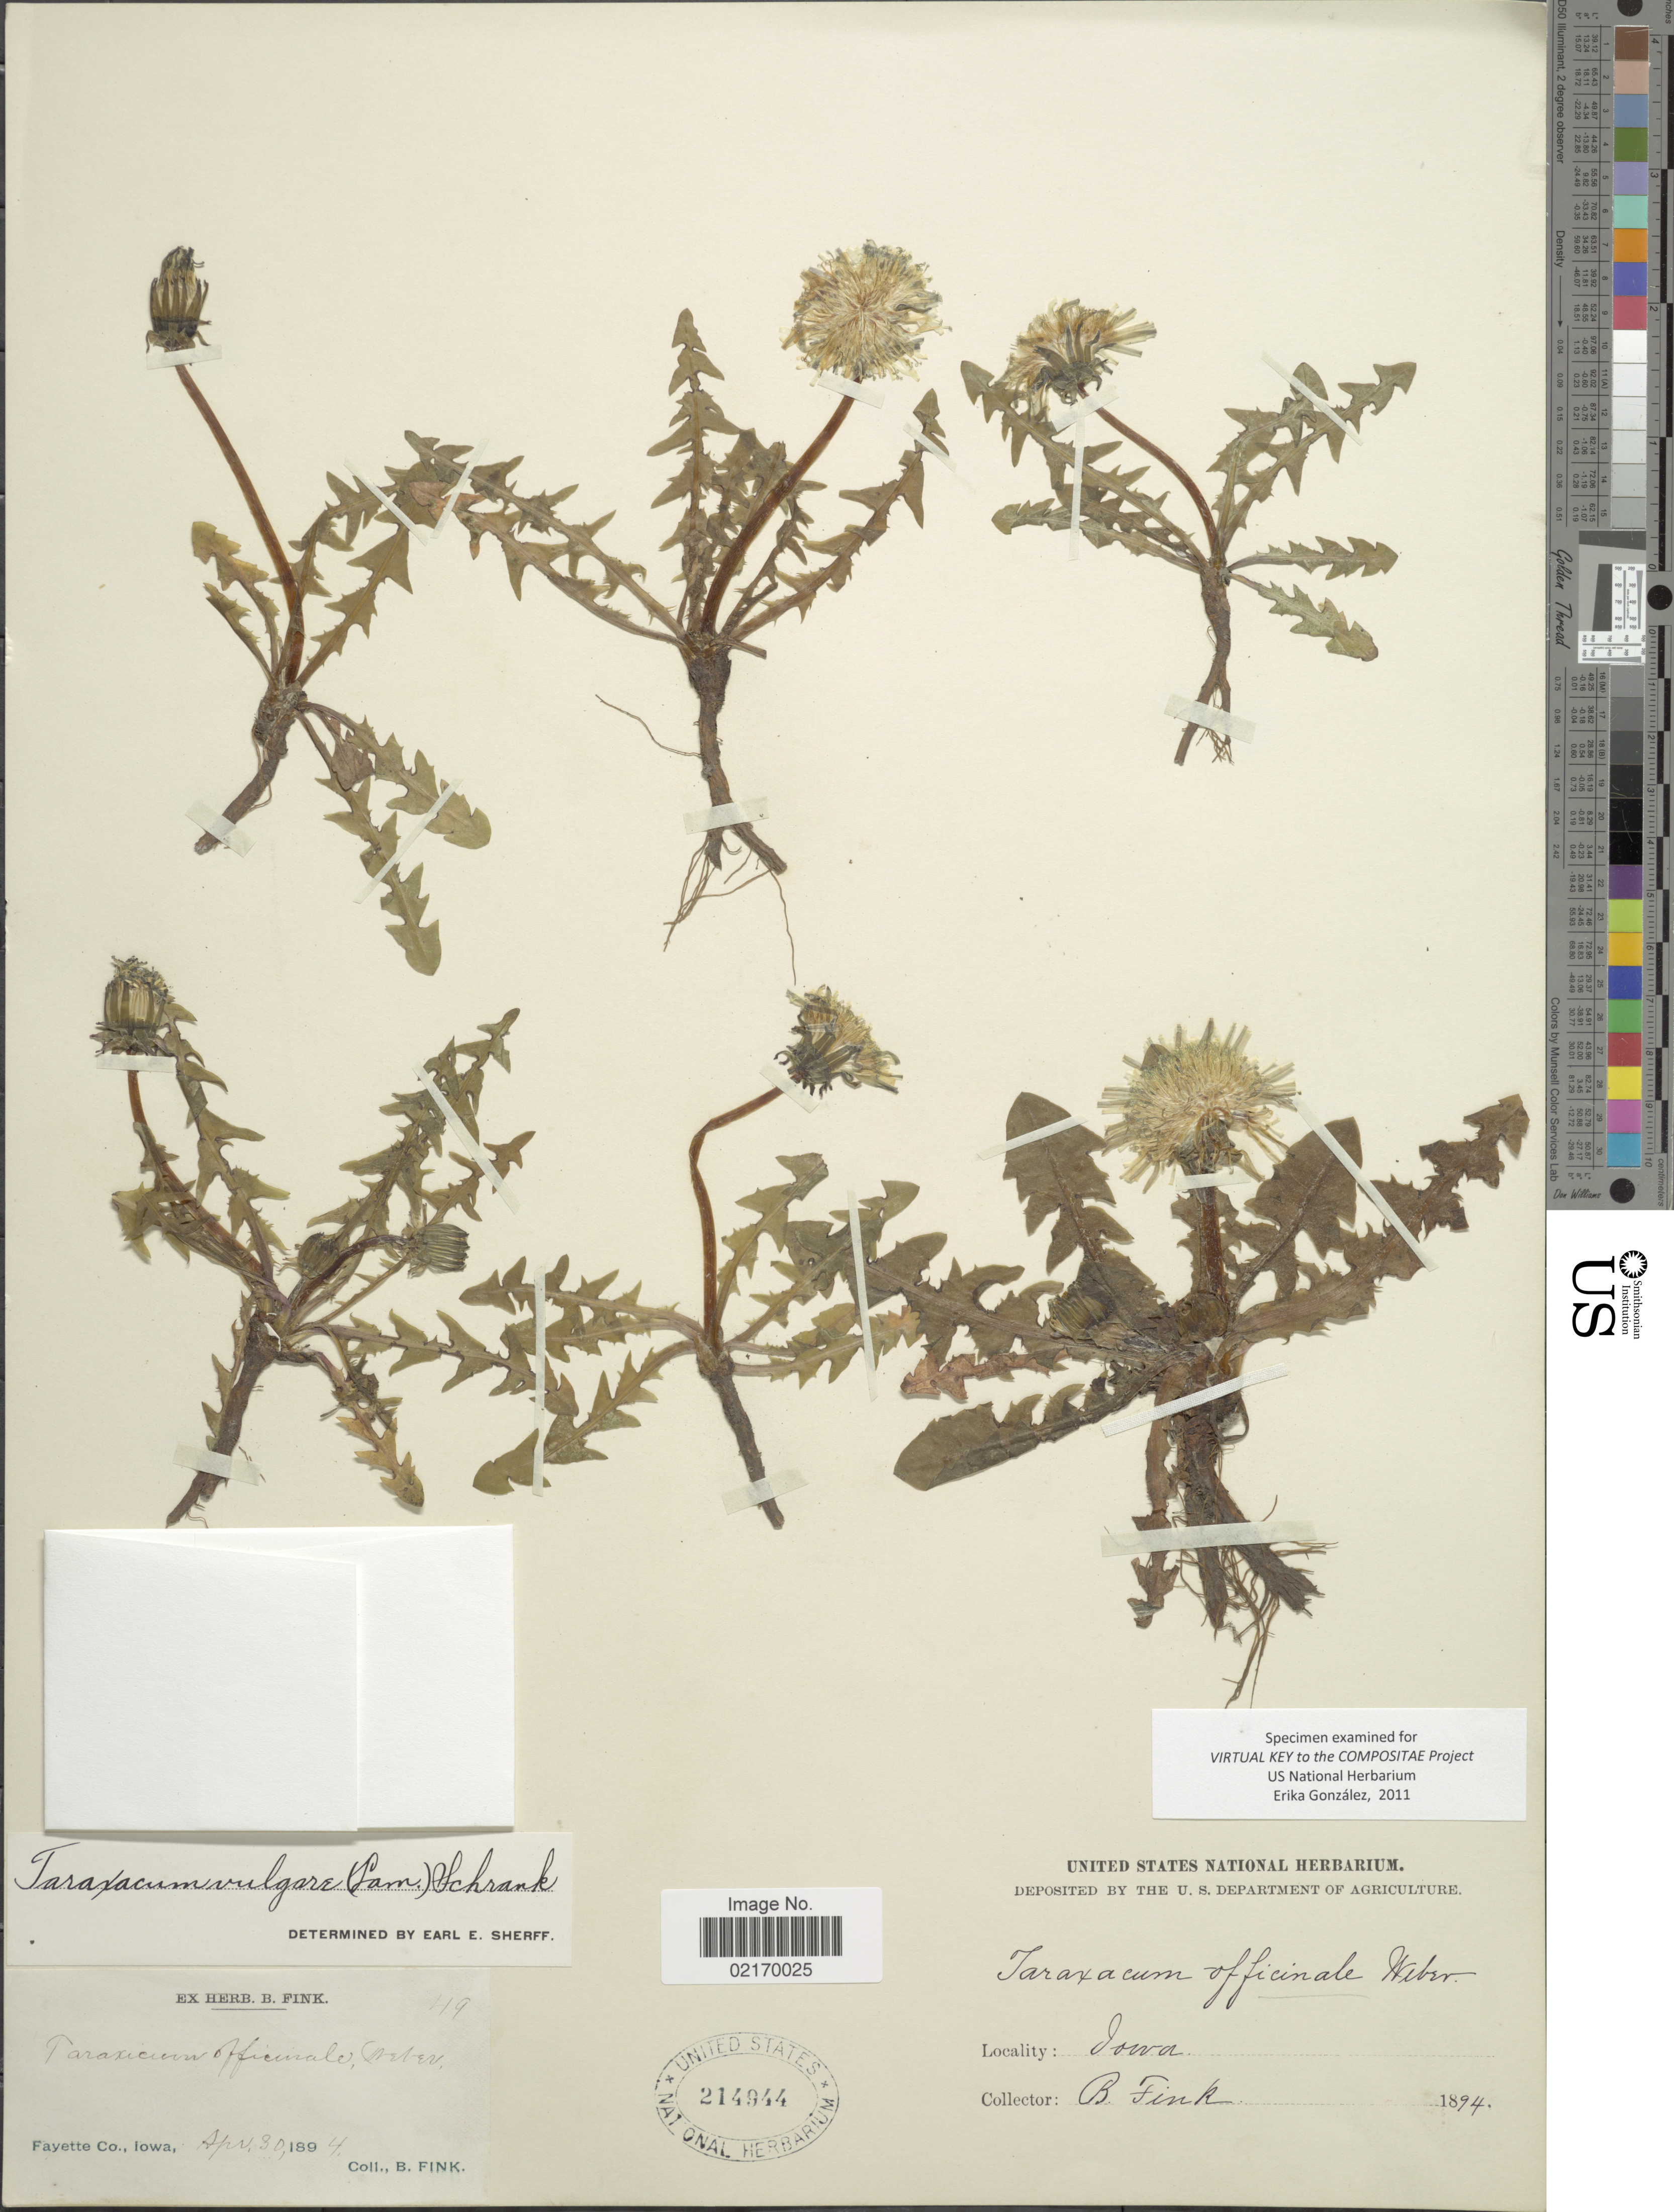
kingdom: Plantae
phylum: Tracheophyta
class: Magnoliopsida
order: Asterales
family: Asteraceae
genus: Taraxacum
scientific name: Taraxacum officinale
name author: G.H. Weber ex F.H. Wigg.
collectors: B. Fink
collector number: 49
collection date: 1894-04-30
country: United States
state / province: Iowa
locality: Fayette Co.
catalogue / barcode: US 214944